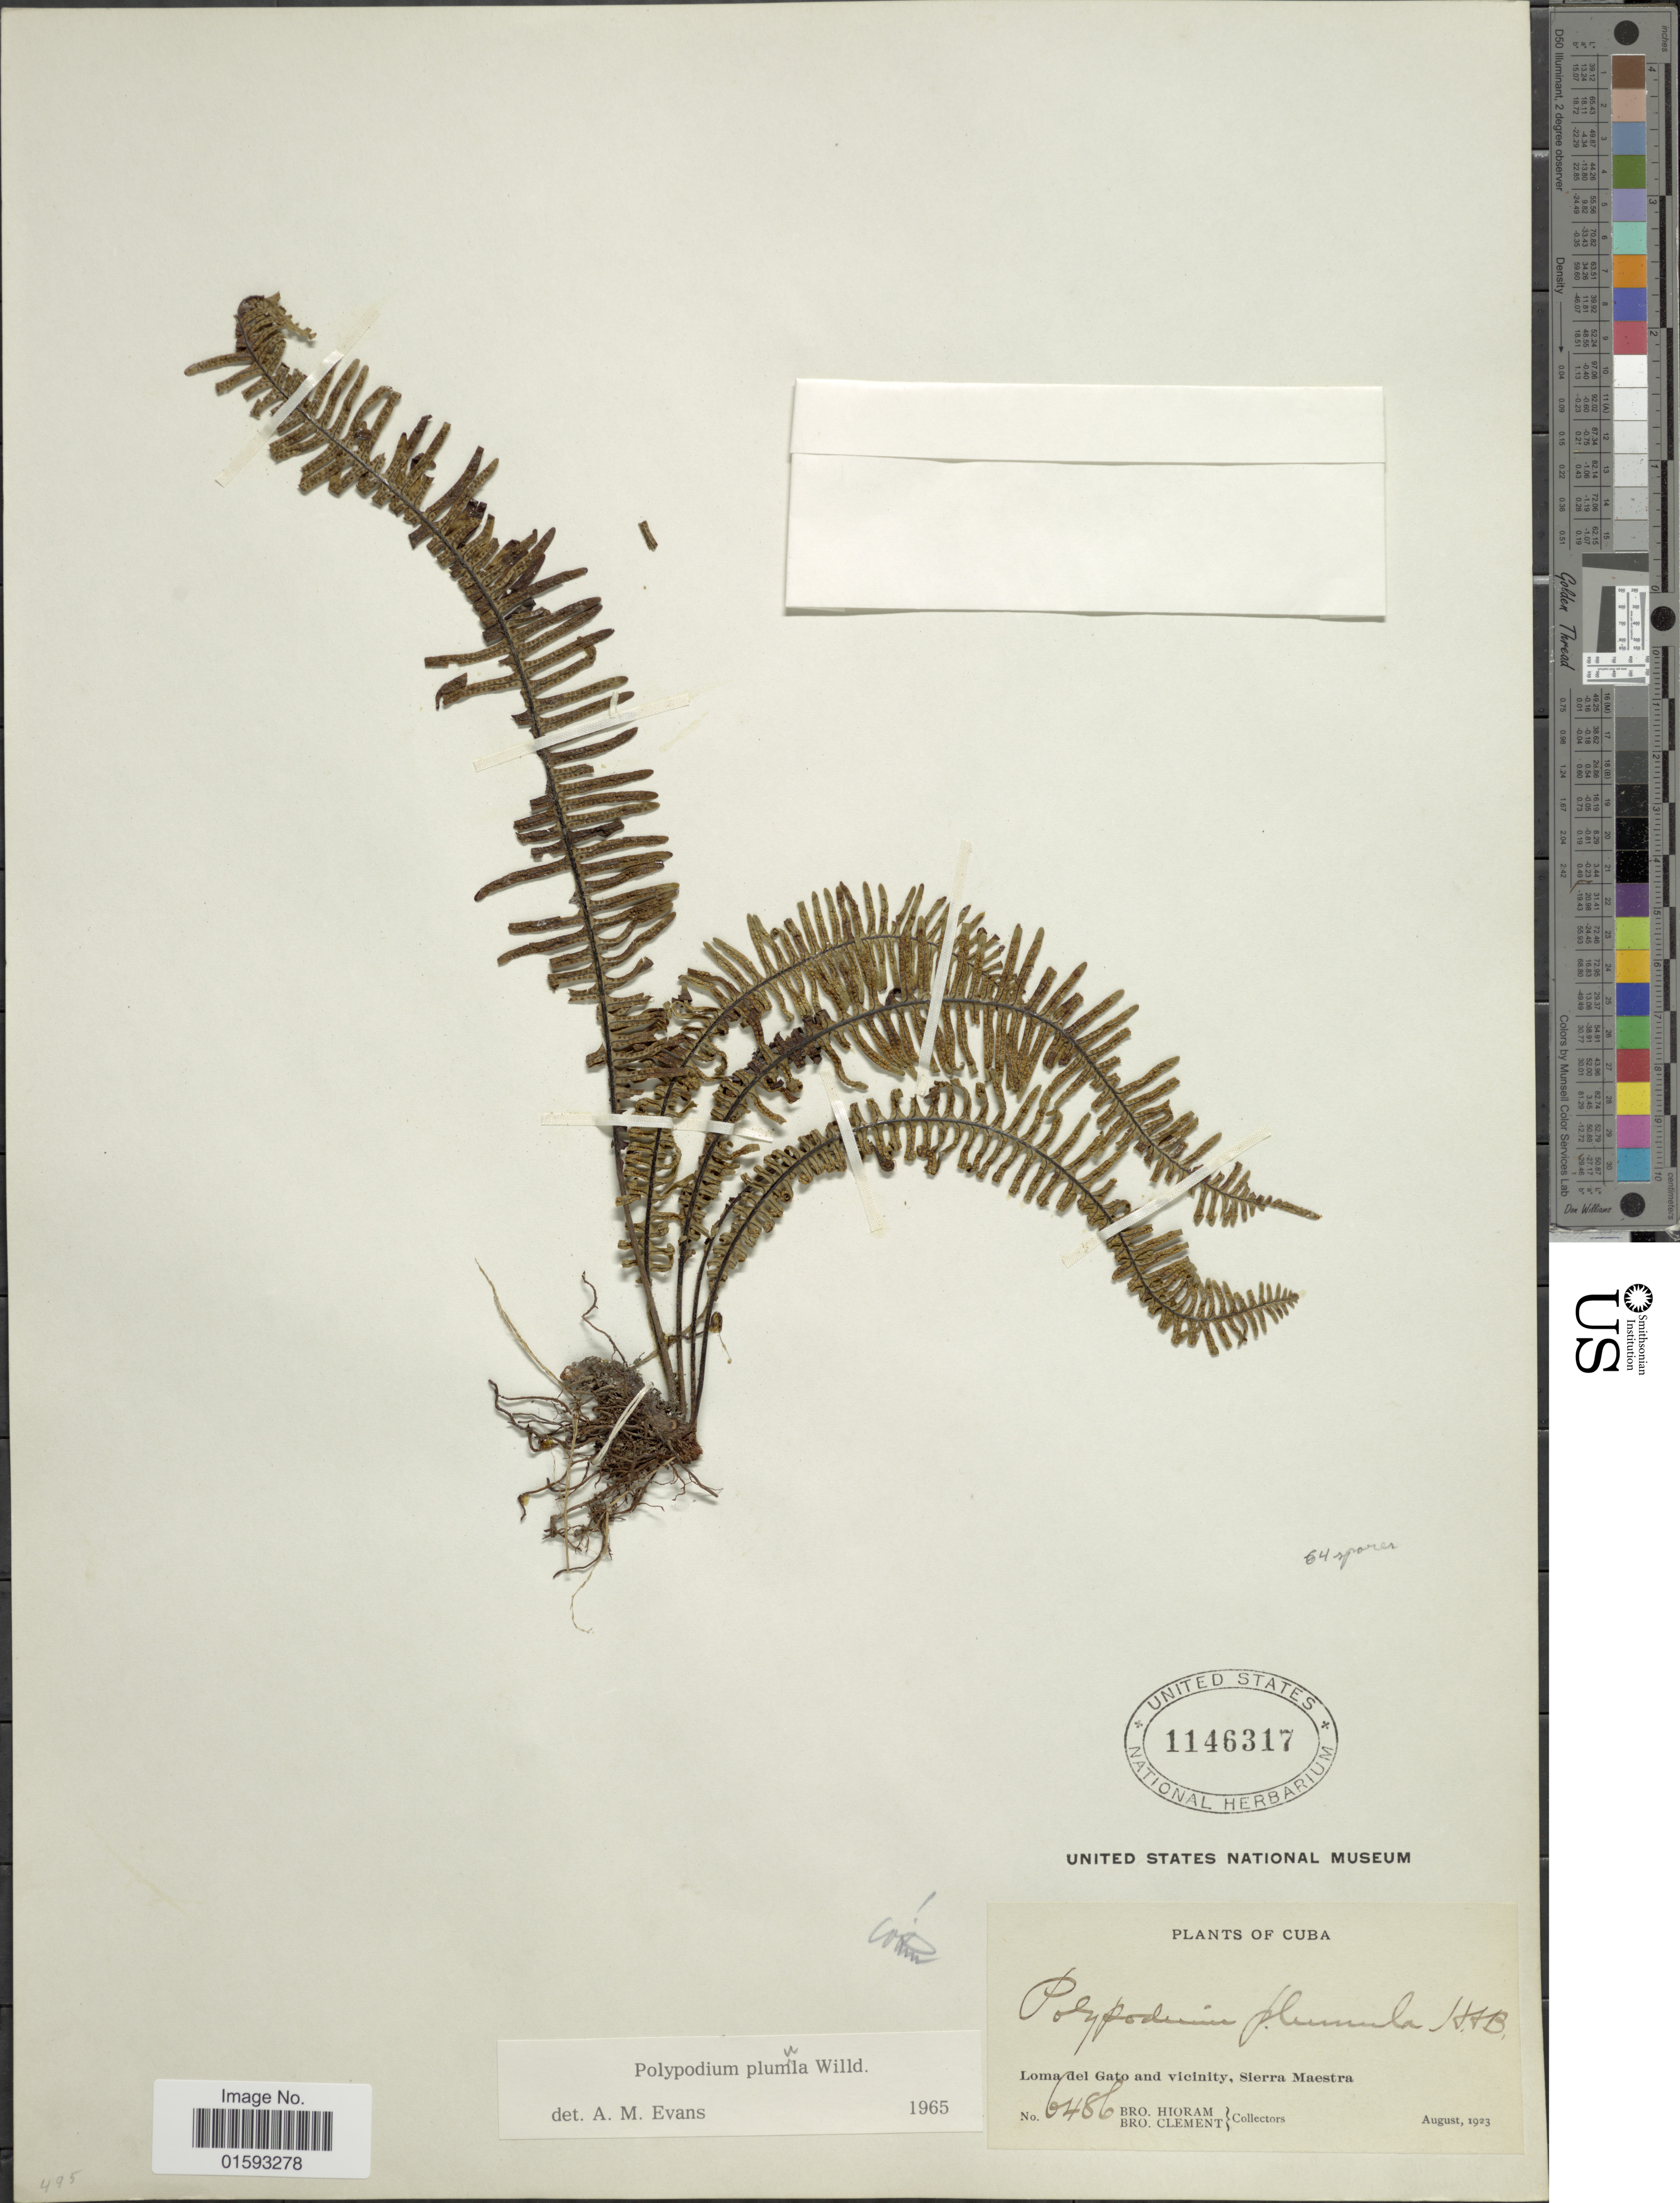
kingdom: Plantae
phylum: Tracheophyta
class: Polypodiopsida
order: Polypodiales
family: Polypodiaceae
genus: Pecluma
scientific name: Pecluma plumula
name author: (Humb. & Bonpl. ex Willd.) M.G. Price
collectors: Bro. Hioram & Bro. Clemente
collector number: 6486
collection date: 1923-08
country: Cuba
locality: Loma del Gato, Sierra Maestra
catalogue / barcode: US 1146317